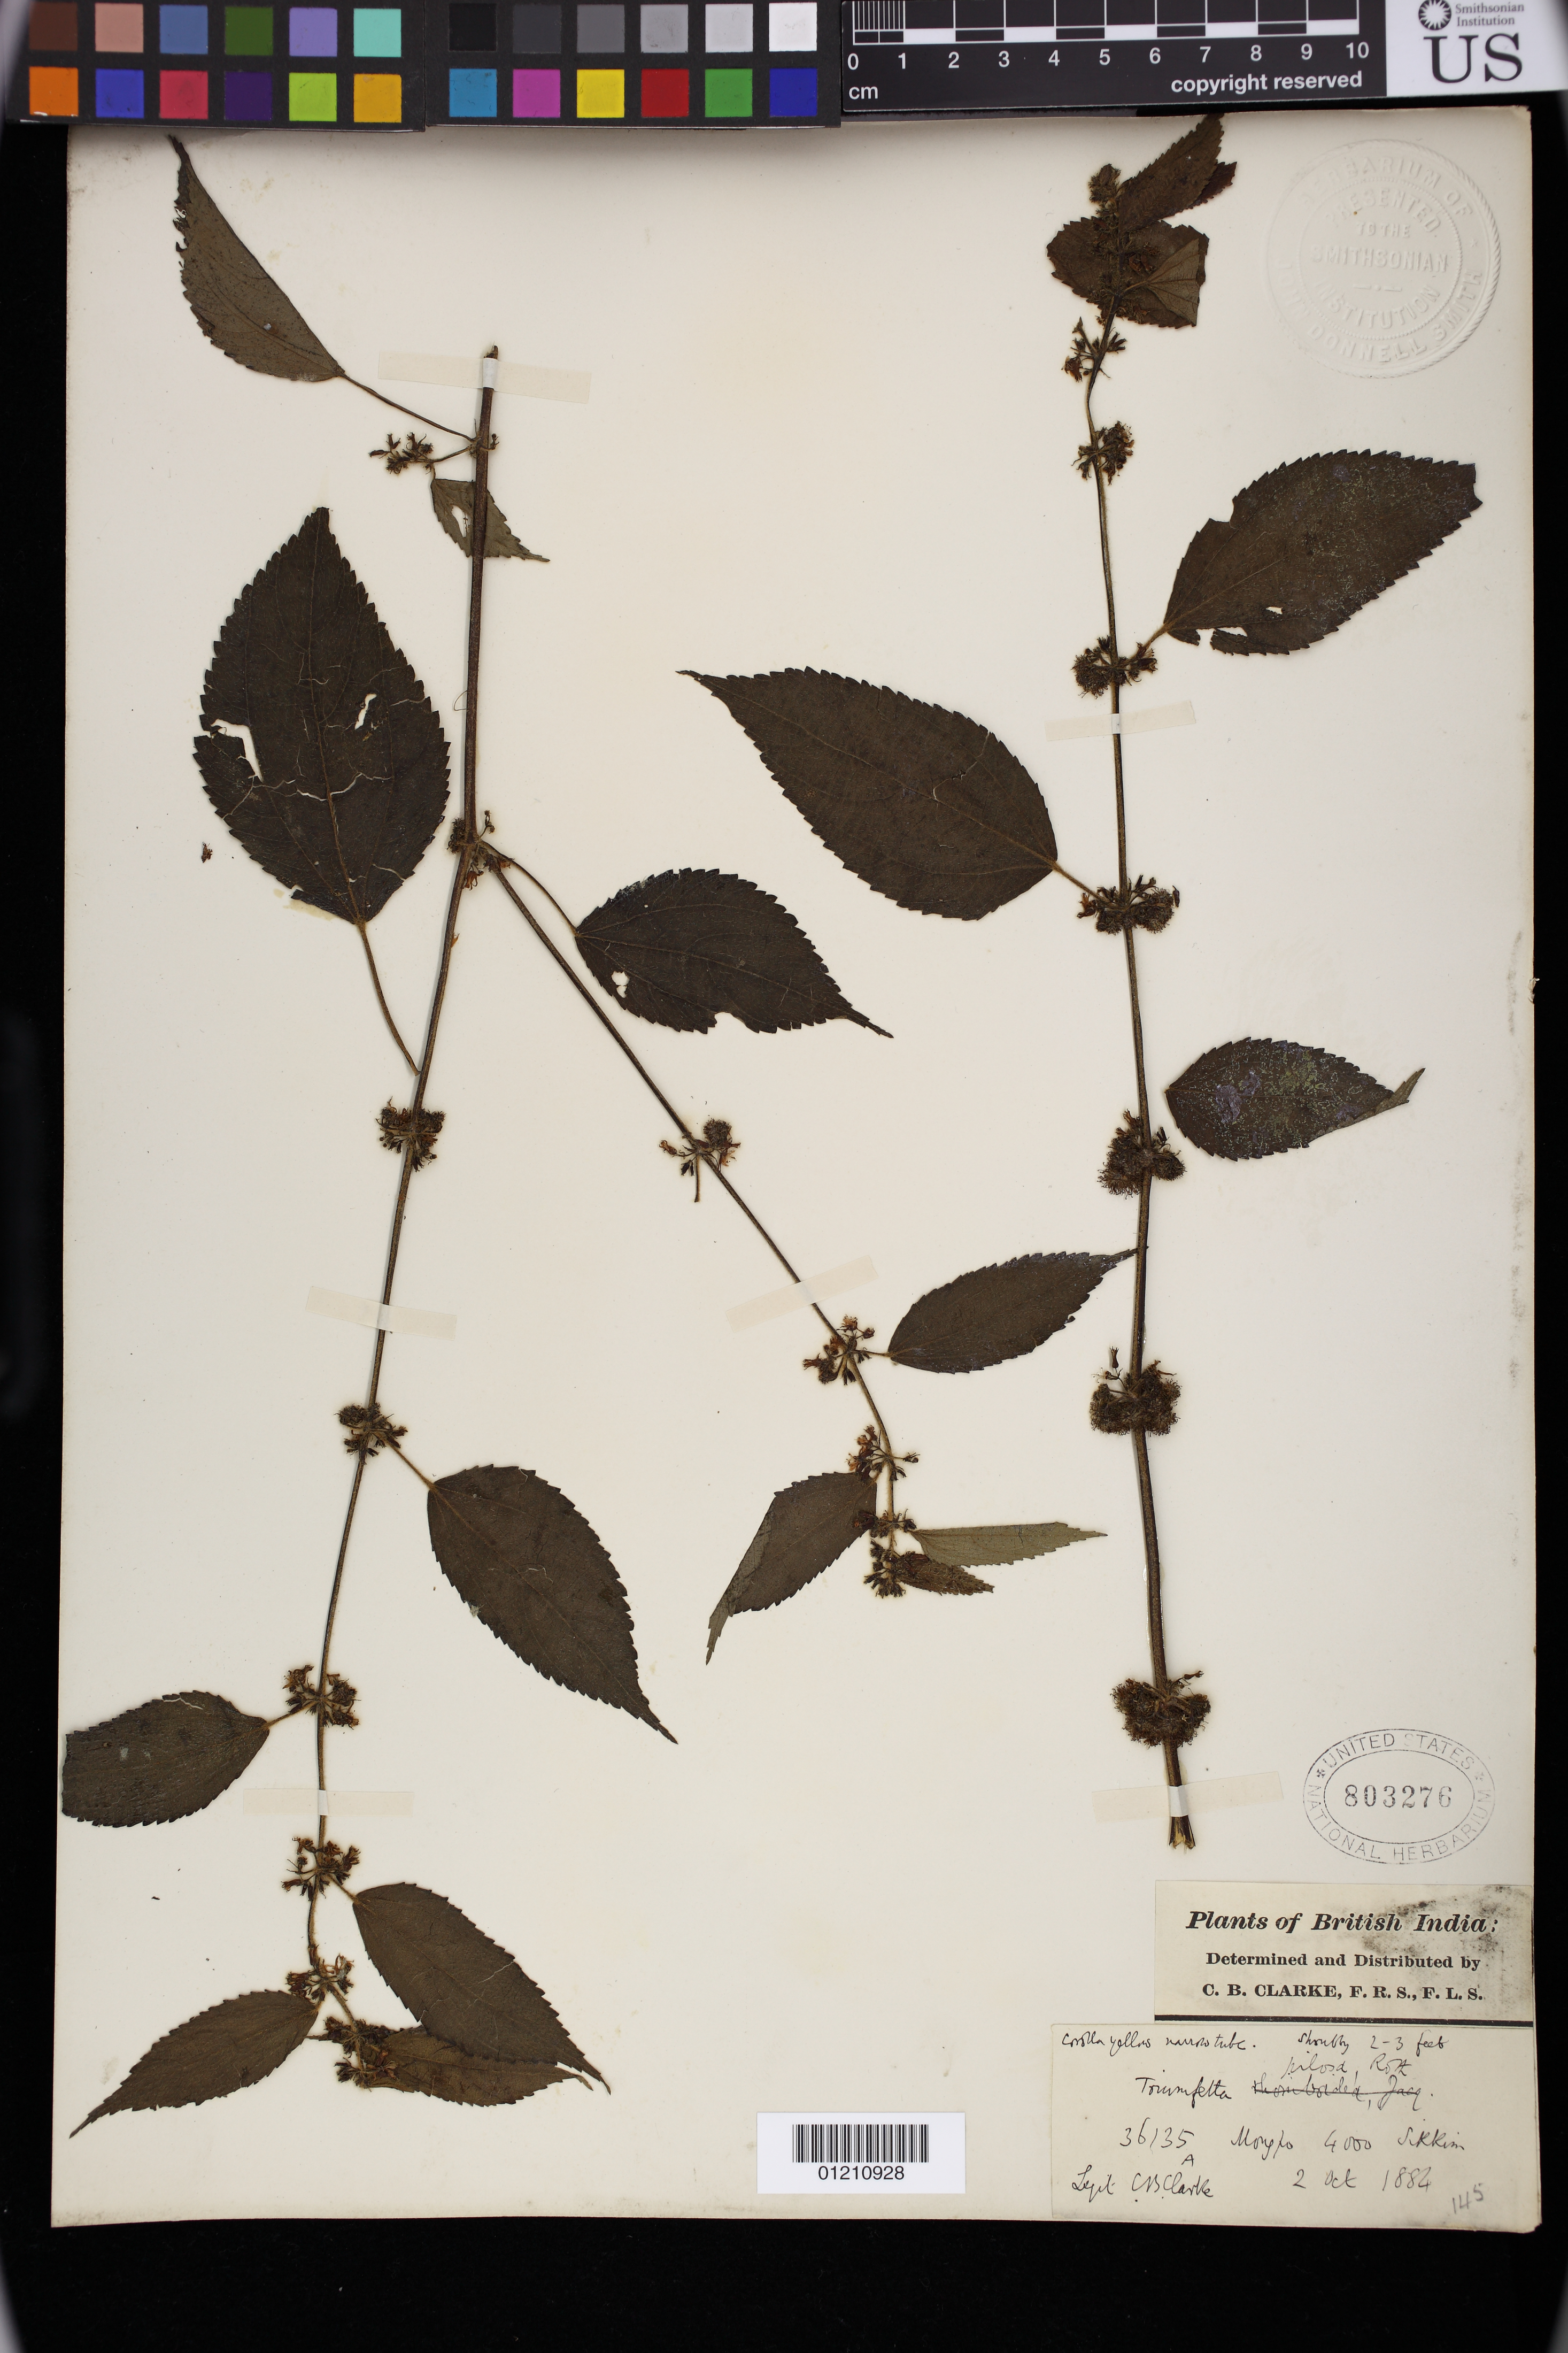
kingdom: Plantae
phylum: Tracheophyta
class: Magnoliopsida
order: Malvales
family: Malvaceae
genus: Triumfetta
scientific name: Triumfetta pilosa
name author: Roth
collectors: C. B. Clarke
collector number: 36135 A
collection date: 1884-10-02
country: India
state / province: Sikkim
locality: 4000 Sikkim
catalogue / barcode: US 803276